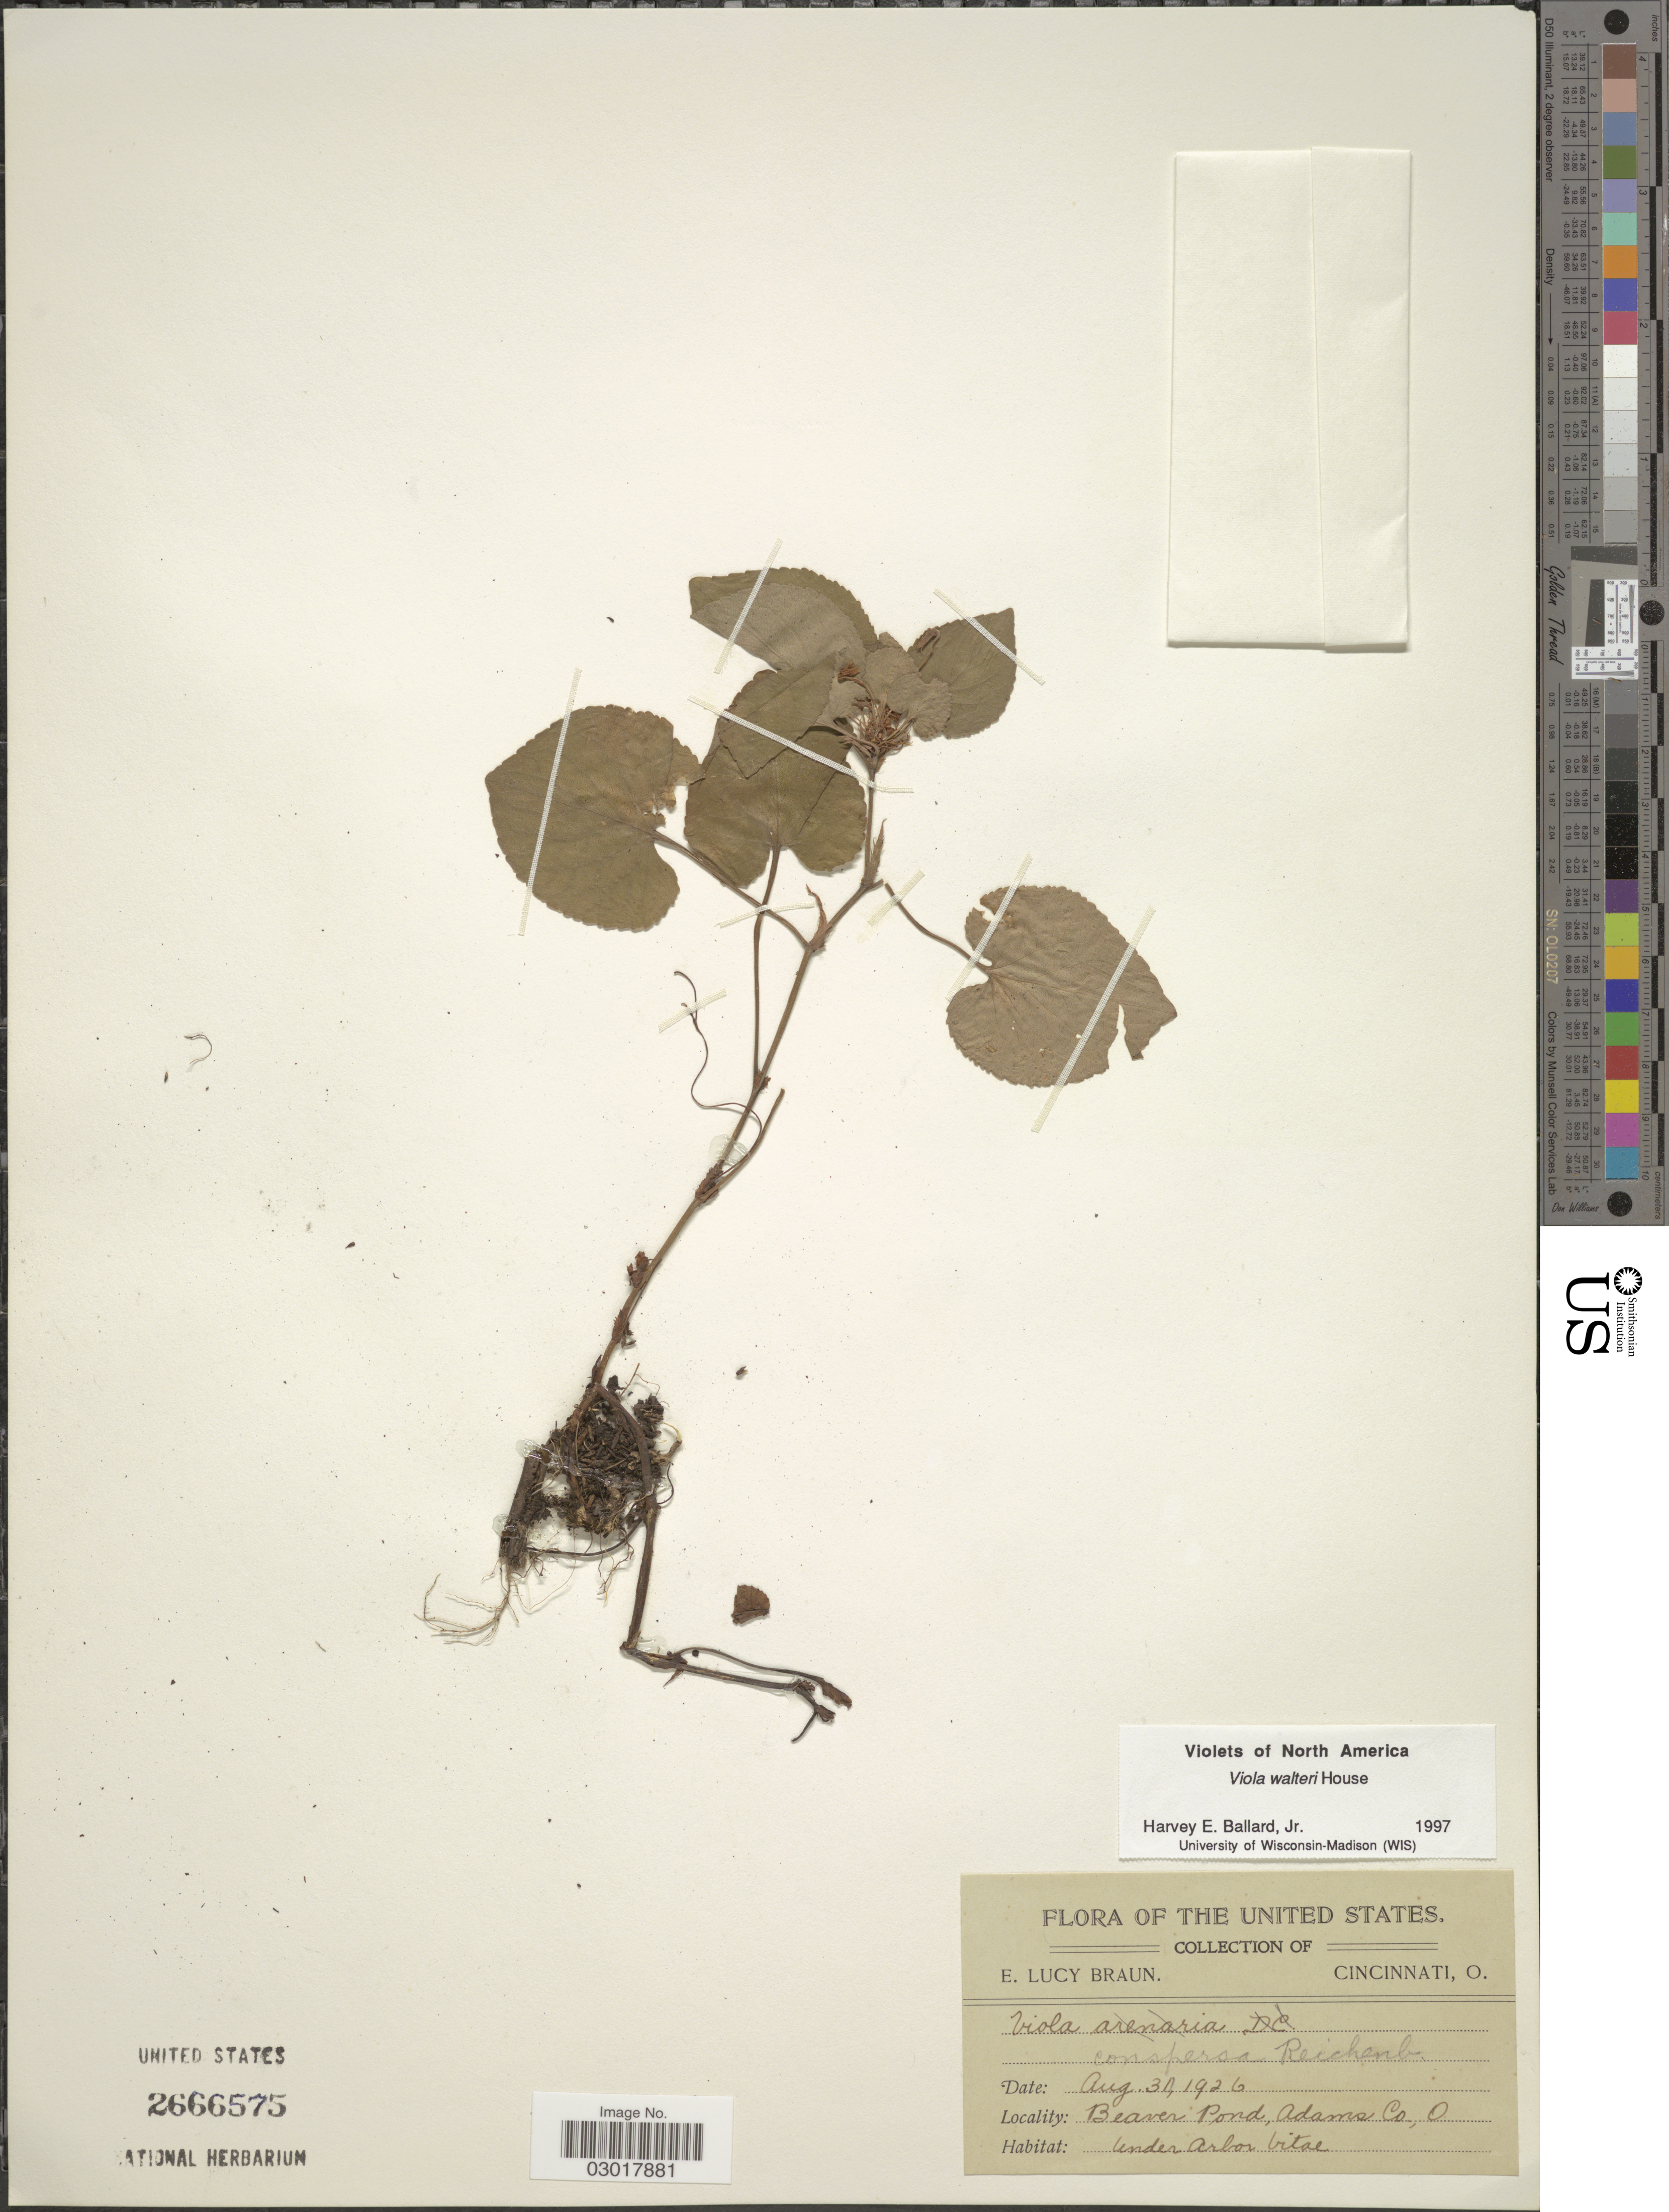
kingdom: Plantae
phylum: Tracheophyta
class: Magnoliopsida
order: Malpighiales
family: Violaceae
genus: Viola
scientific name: Viola walteri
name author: House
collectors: E. L. Braun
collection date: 1926-08-30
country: United States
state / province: Ohio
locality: Beaver Pond, Adams Co.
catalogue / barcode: US 2666575